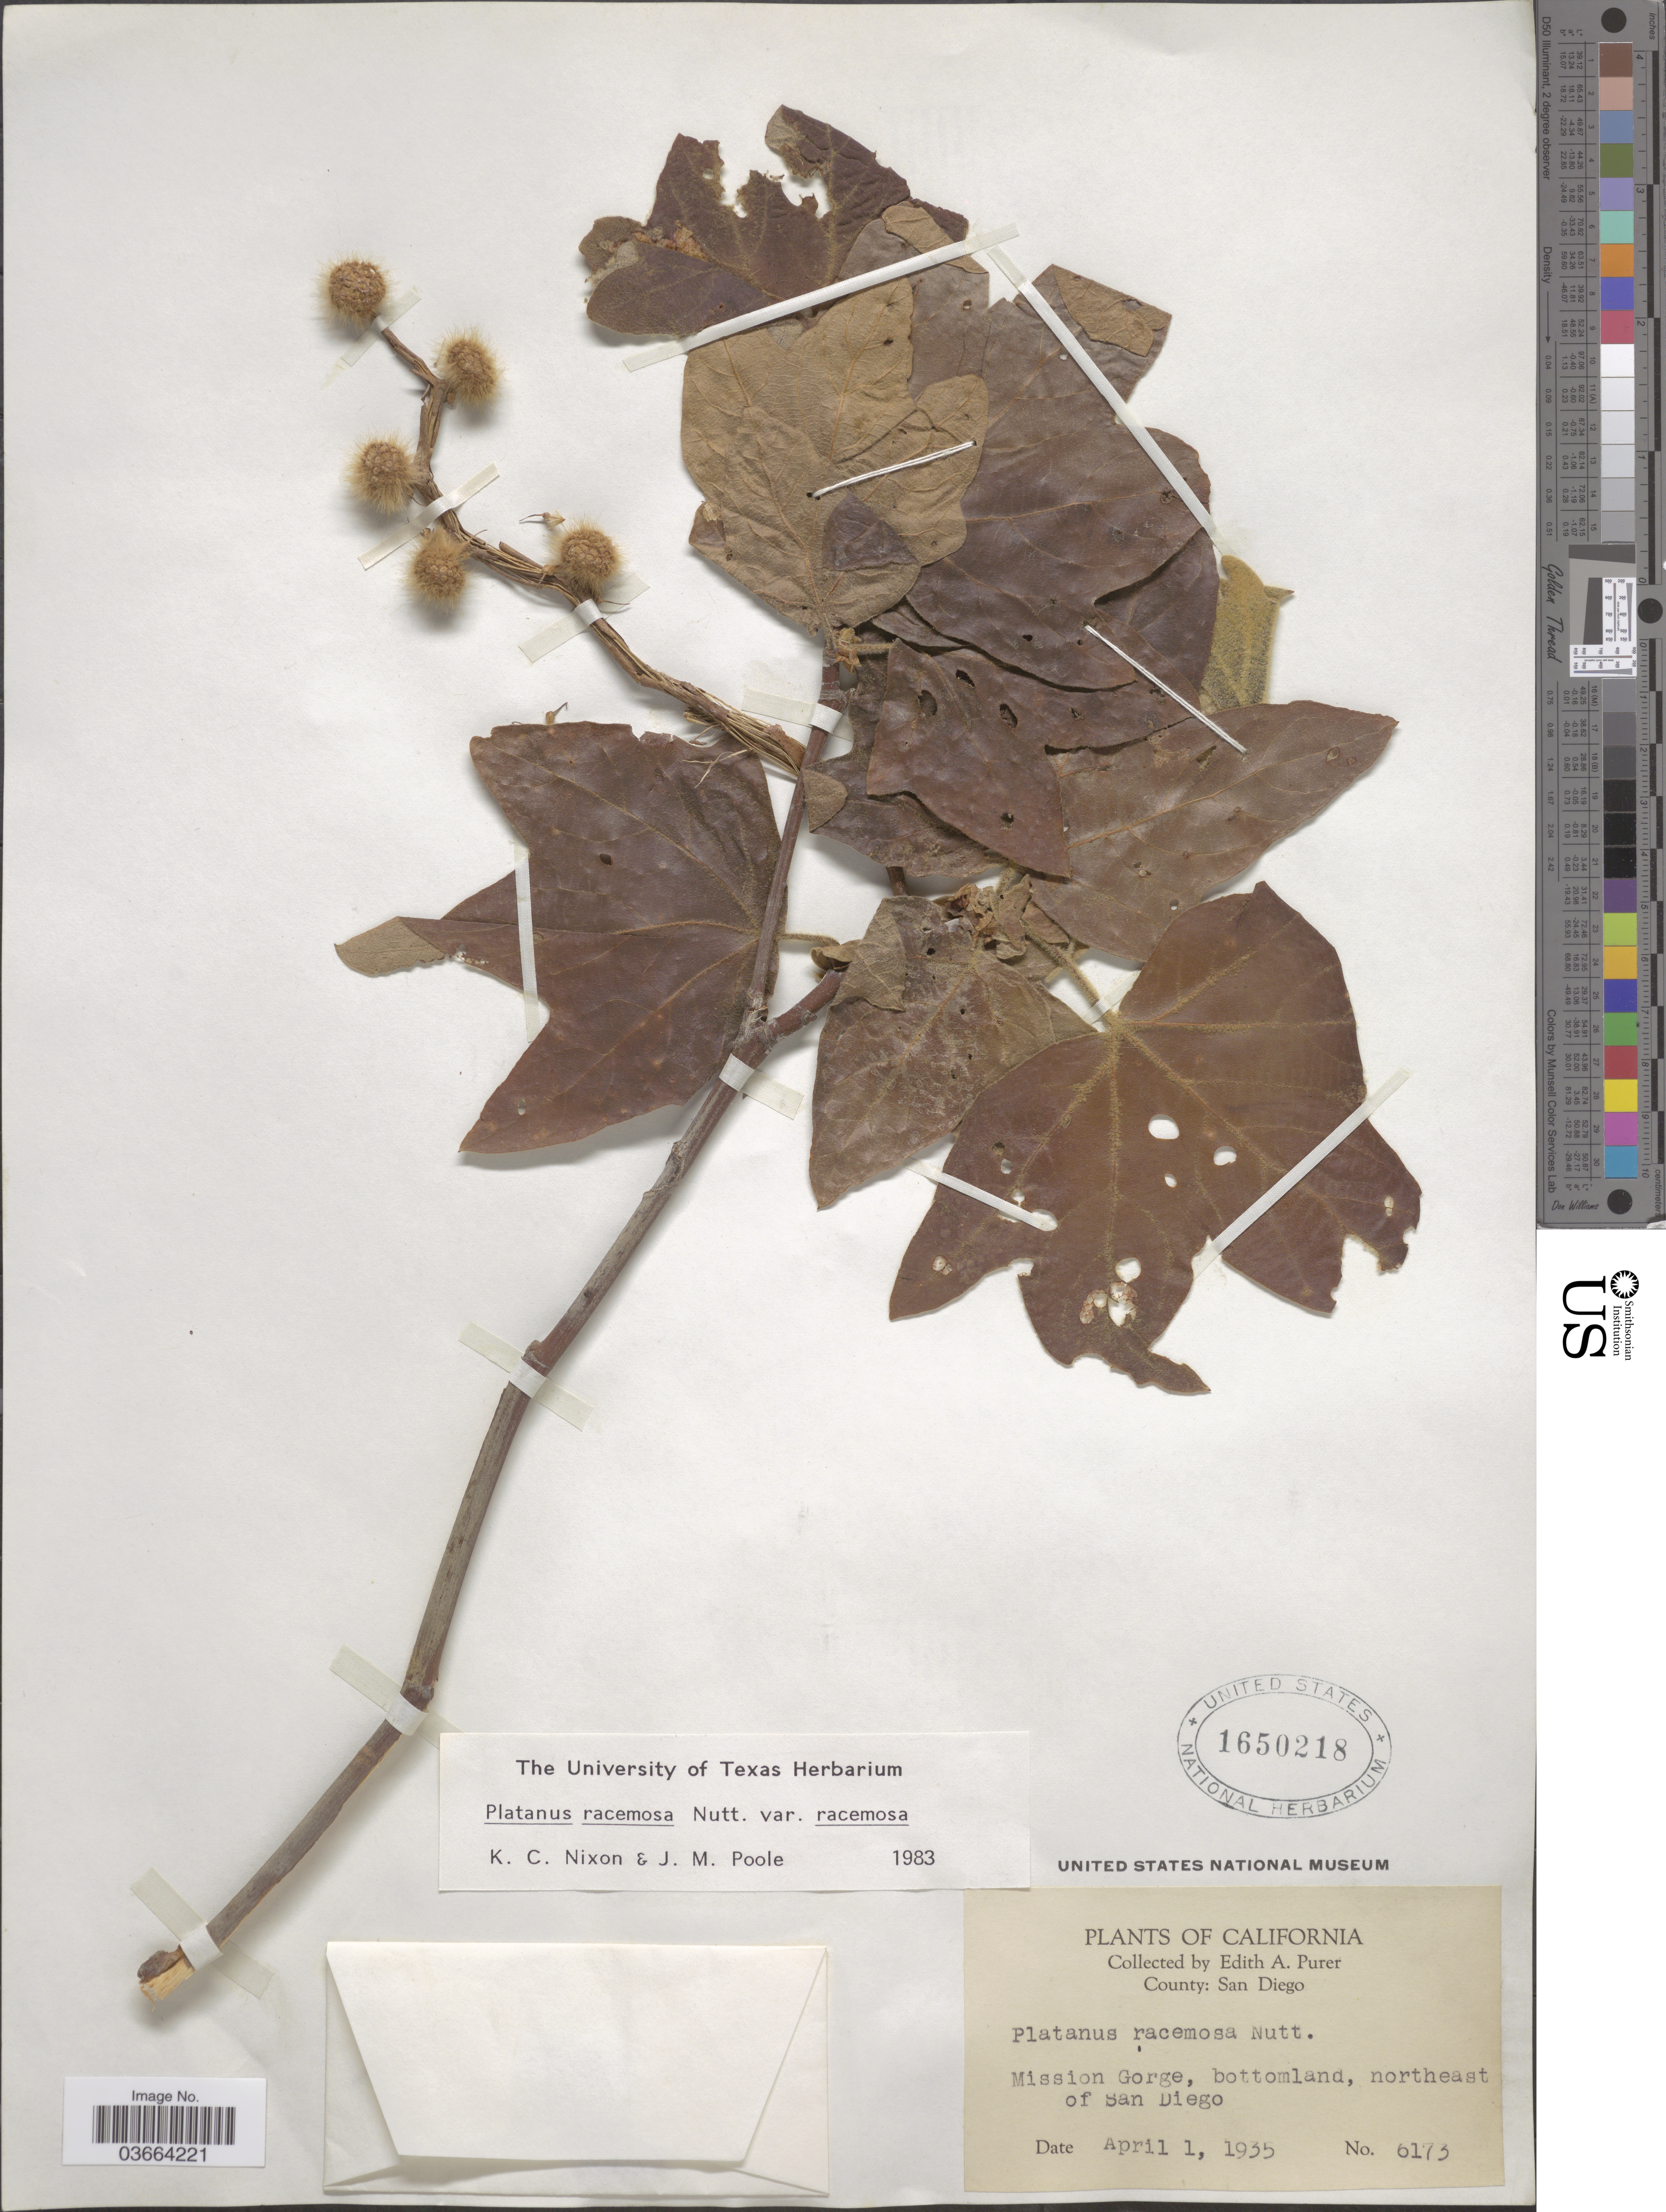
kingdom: Plantae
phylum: Tracheophyta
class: Magnoliopsida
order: Proteales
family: Platanaceae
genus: Platanus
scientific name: Platanus racemosa var. racemosa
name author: Nutt.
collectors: E. Purer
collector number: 6173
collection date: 1935-04-01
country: United States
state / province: California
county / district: San Diego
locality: County: San Diego. Mission Gorge, bottomland, northeast of San Diego.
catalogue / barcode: US 1650218